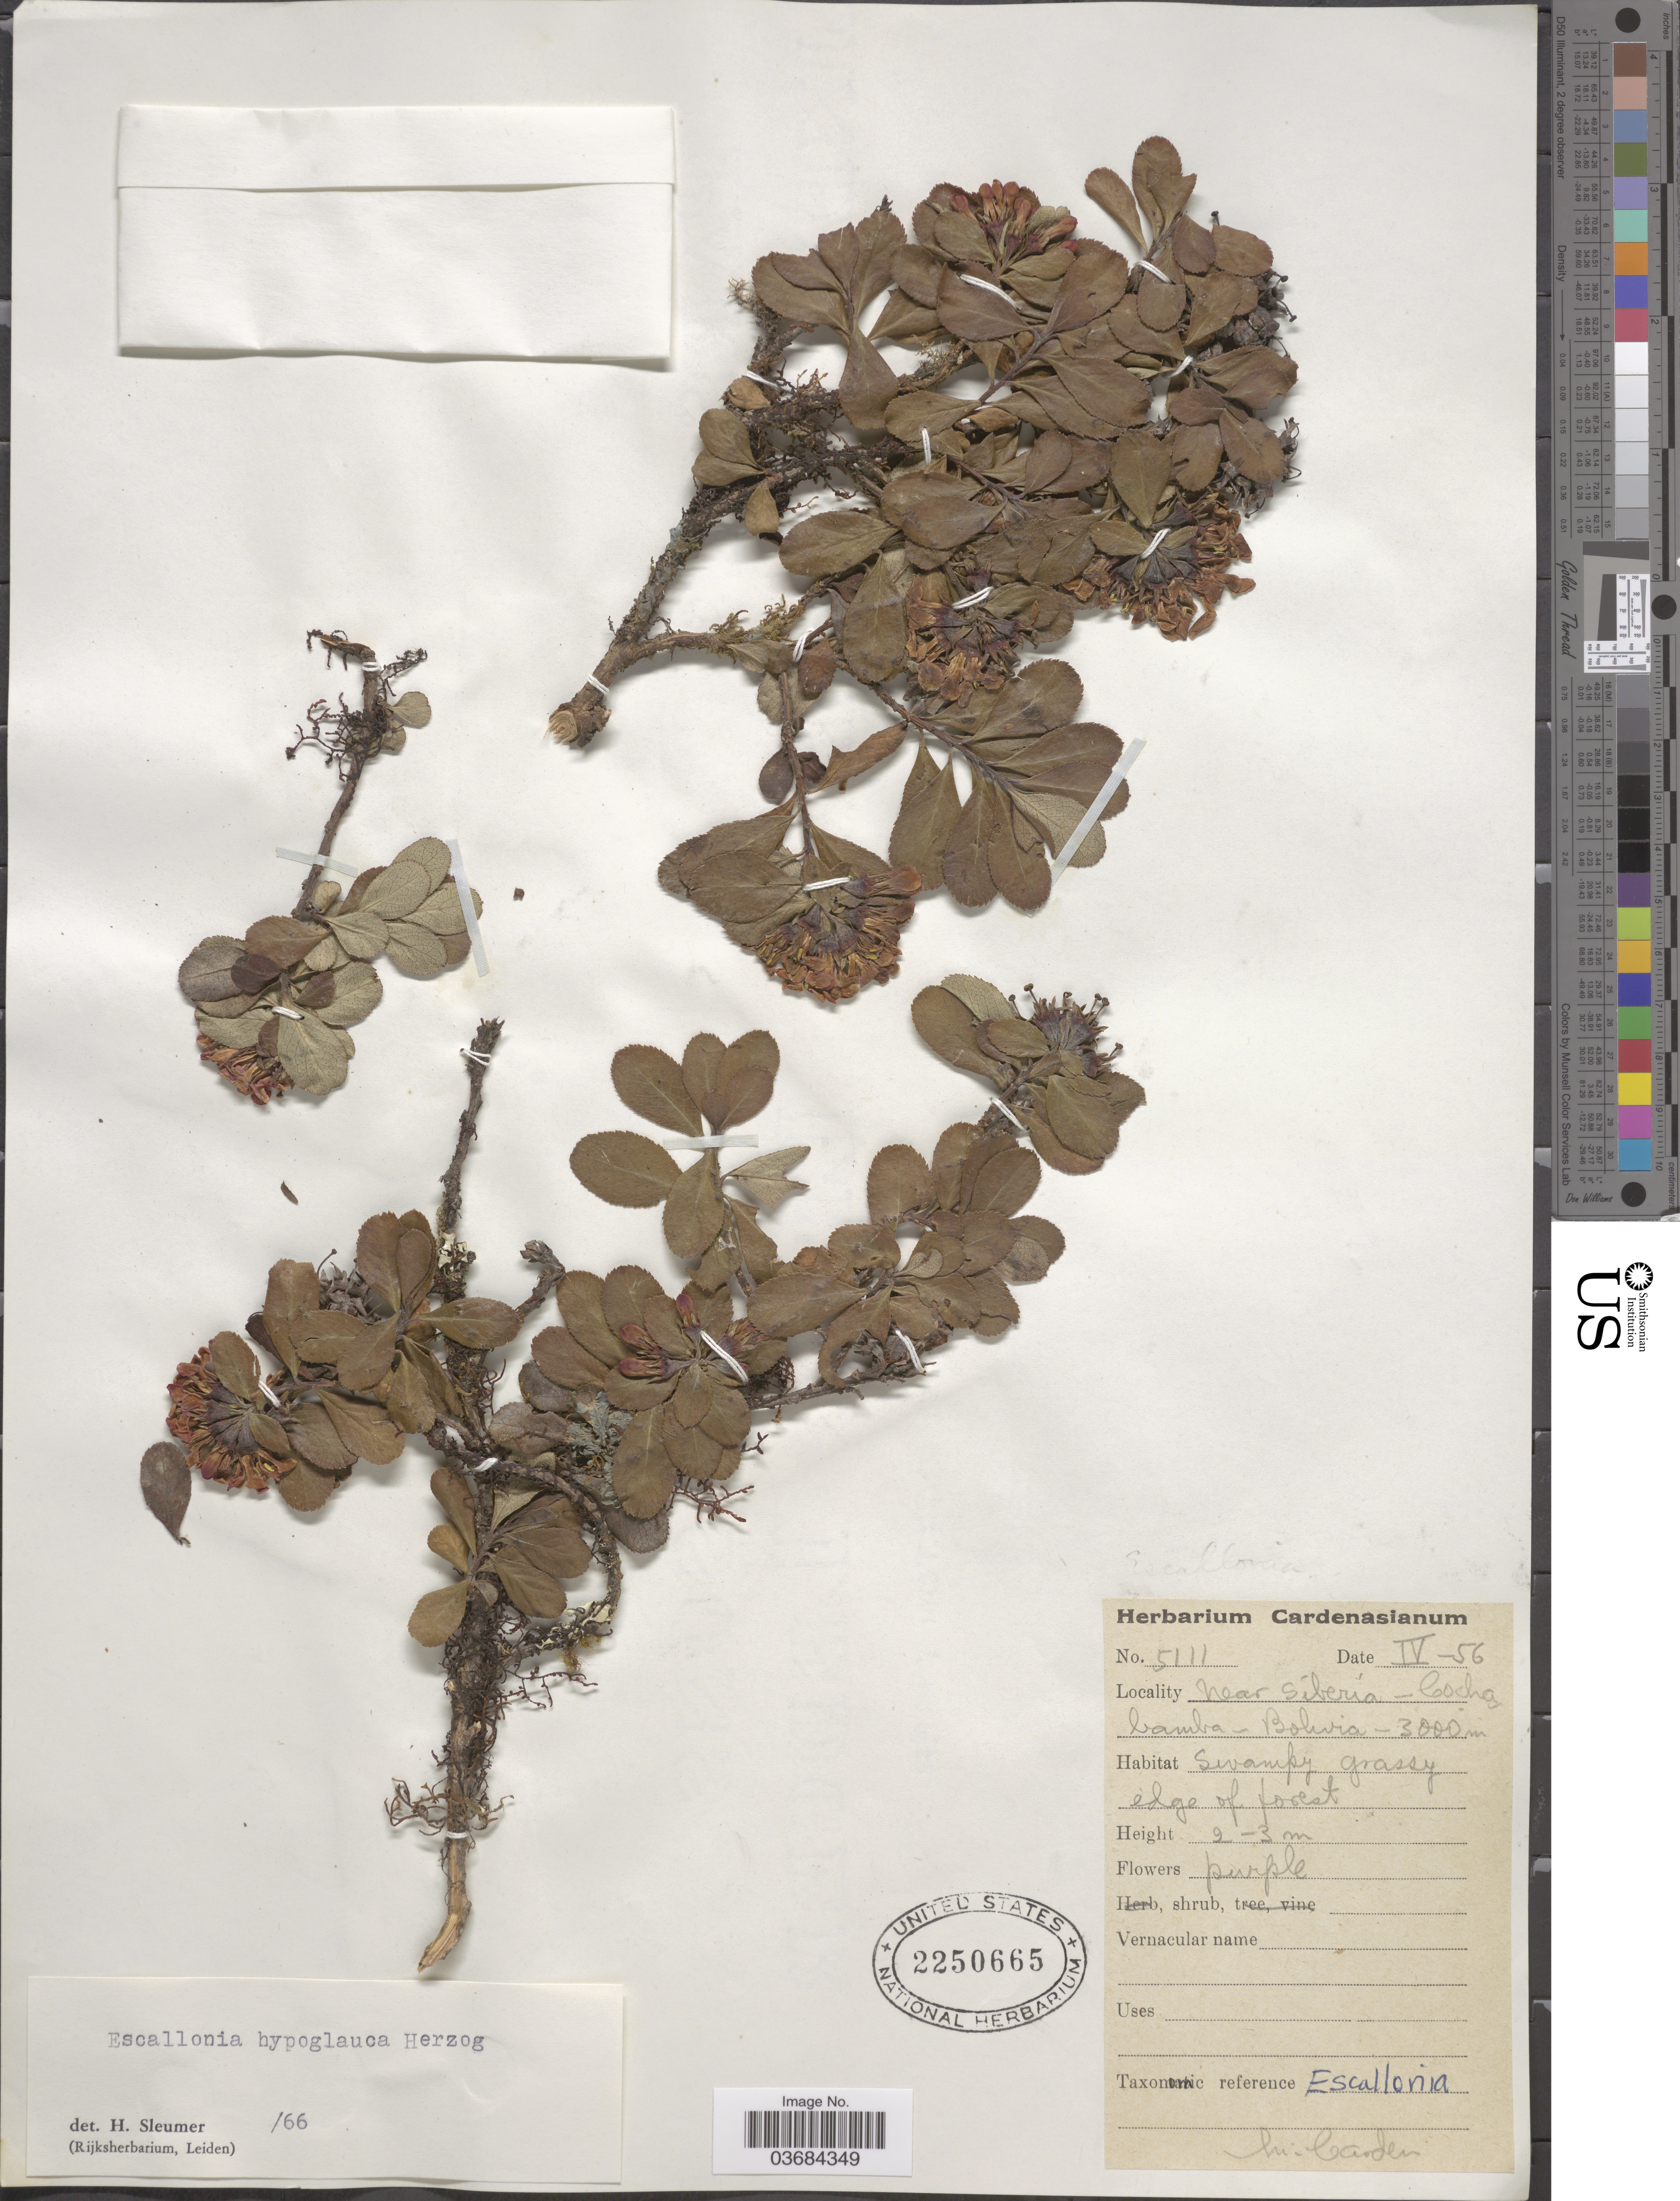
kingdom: Plantae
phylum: Tracheophyta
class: Magnoliopsida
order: Escalloniales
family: Escalloniaceae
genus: Escallonia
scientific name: Escallonia hypoglauca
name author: Herzog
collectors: M. Cárdenas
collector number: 5111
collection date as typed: Transcribed d/m/y: /4/56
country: Bolivia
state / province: Cochabamba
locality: Near Siberia.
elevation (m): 3000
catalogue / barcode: US 2250665